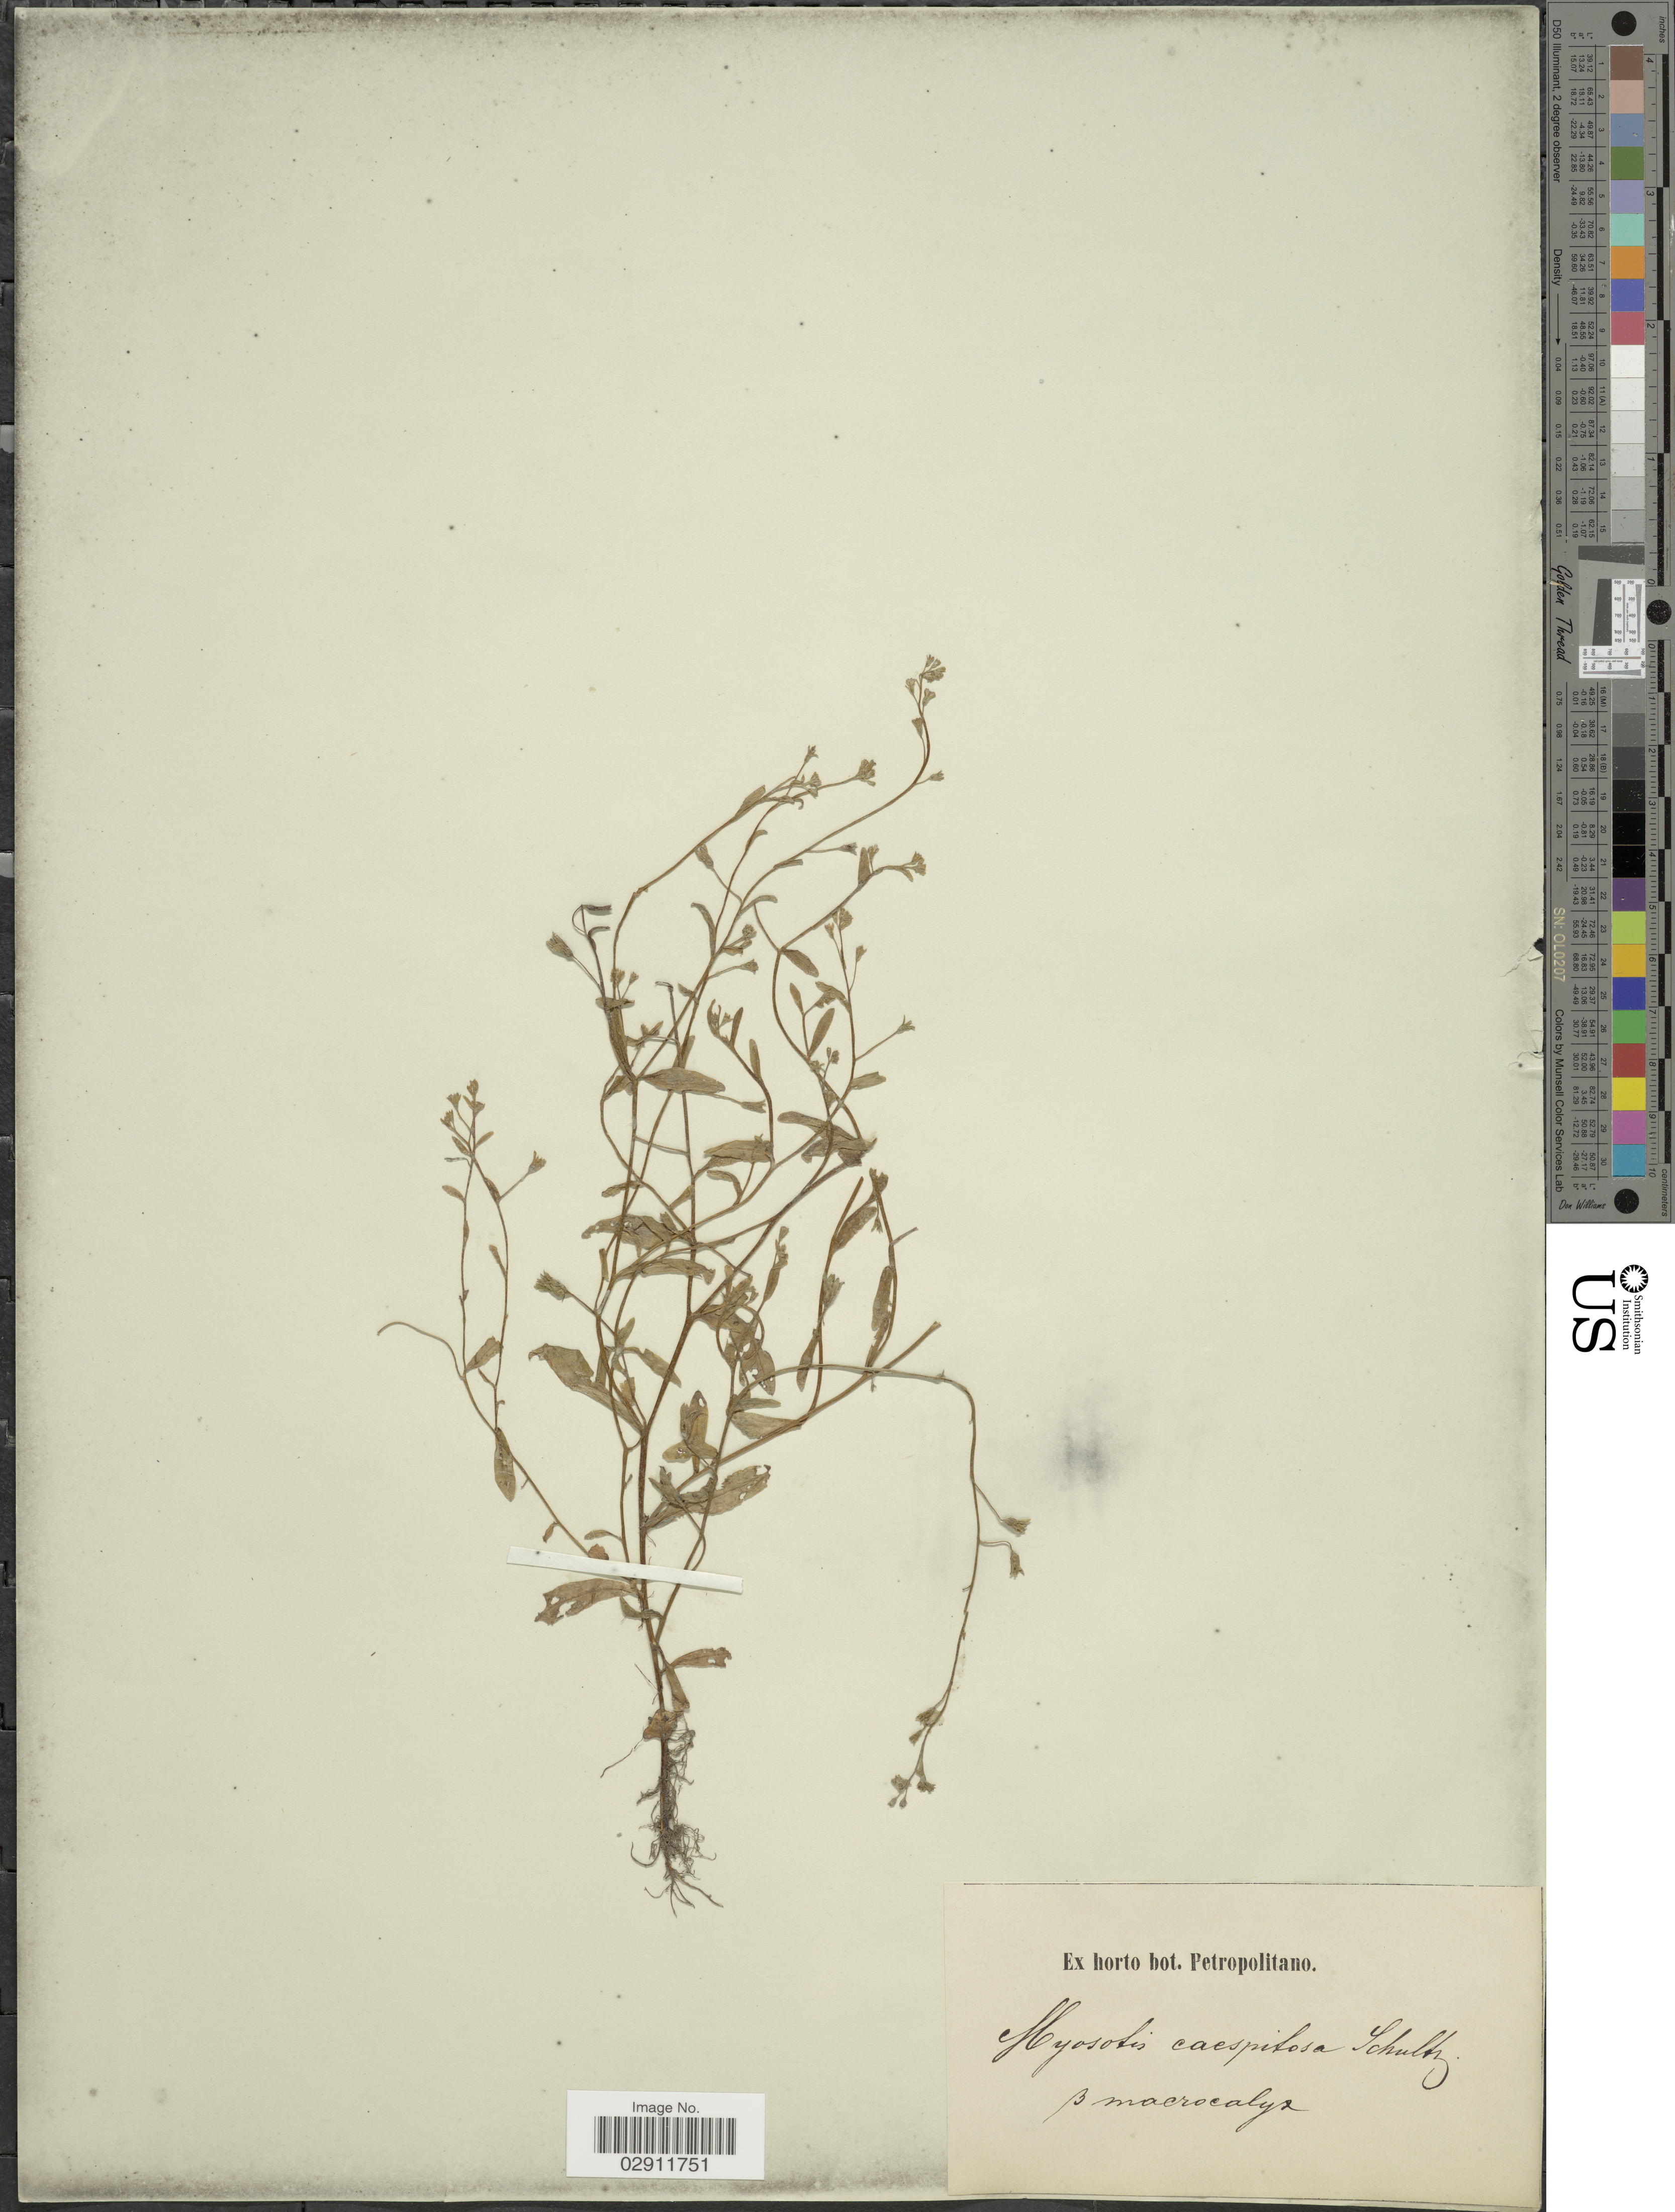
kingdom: Plantae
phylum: Tracheophyta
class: Magnoliopsida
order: Boraginales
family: Boraginaceae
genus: Myosotis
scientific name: Myosotis caespitosa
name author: Schultz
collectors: ex Horto Bot. Petropolitano